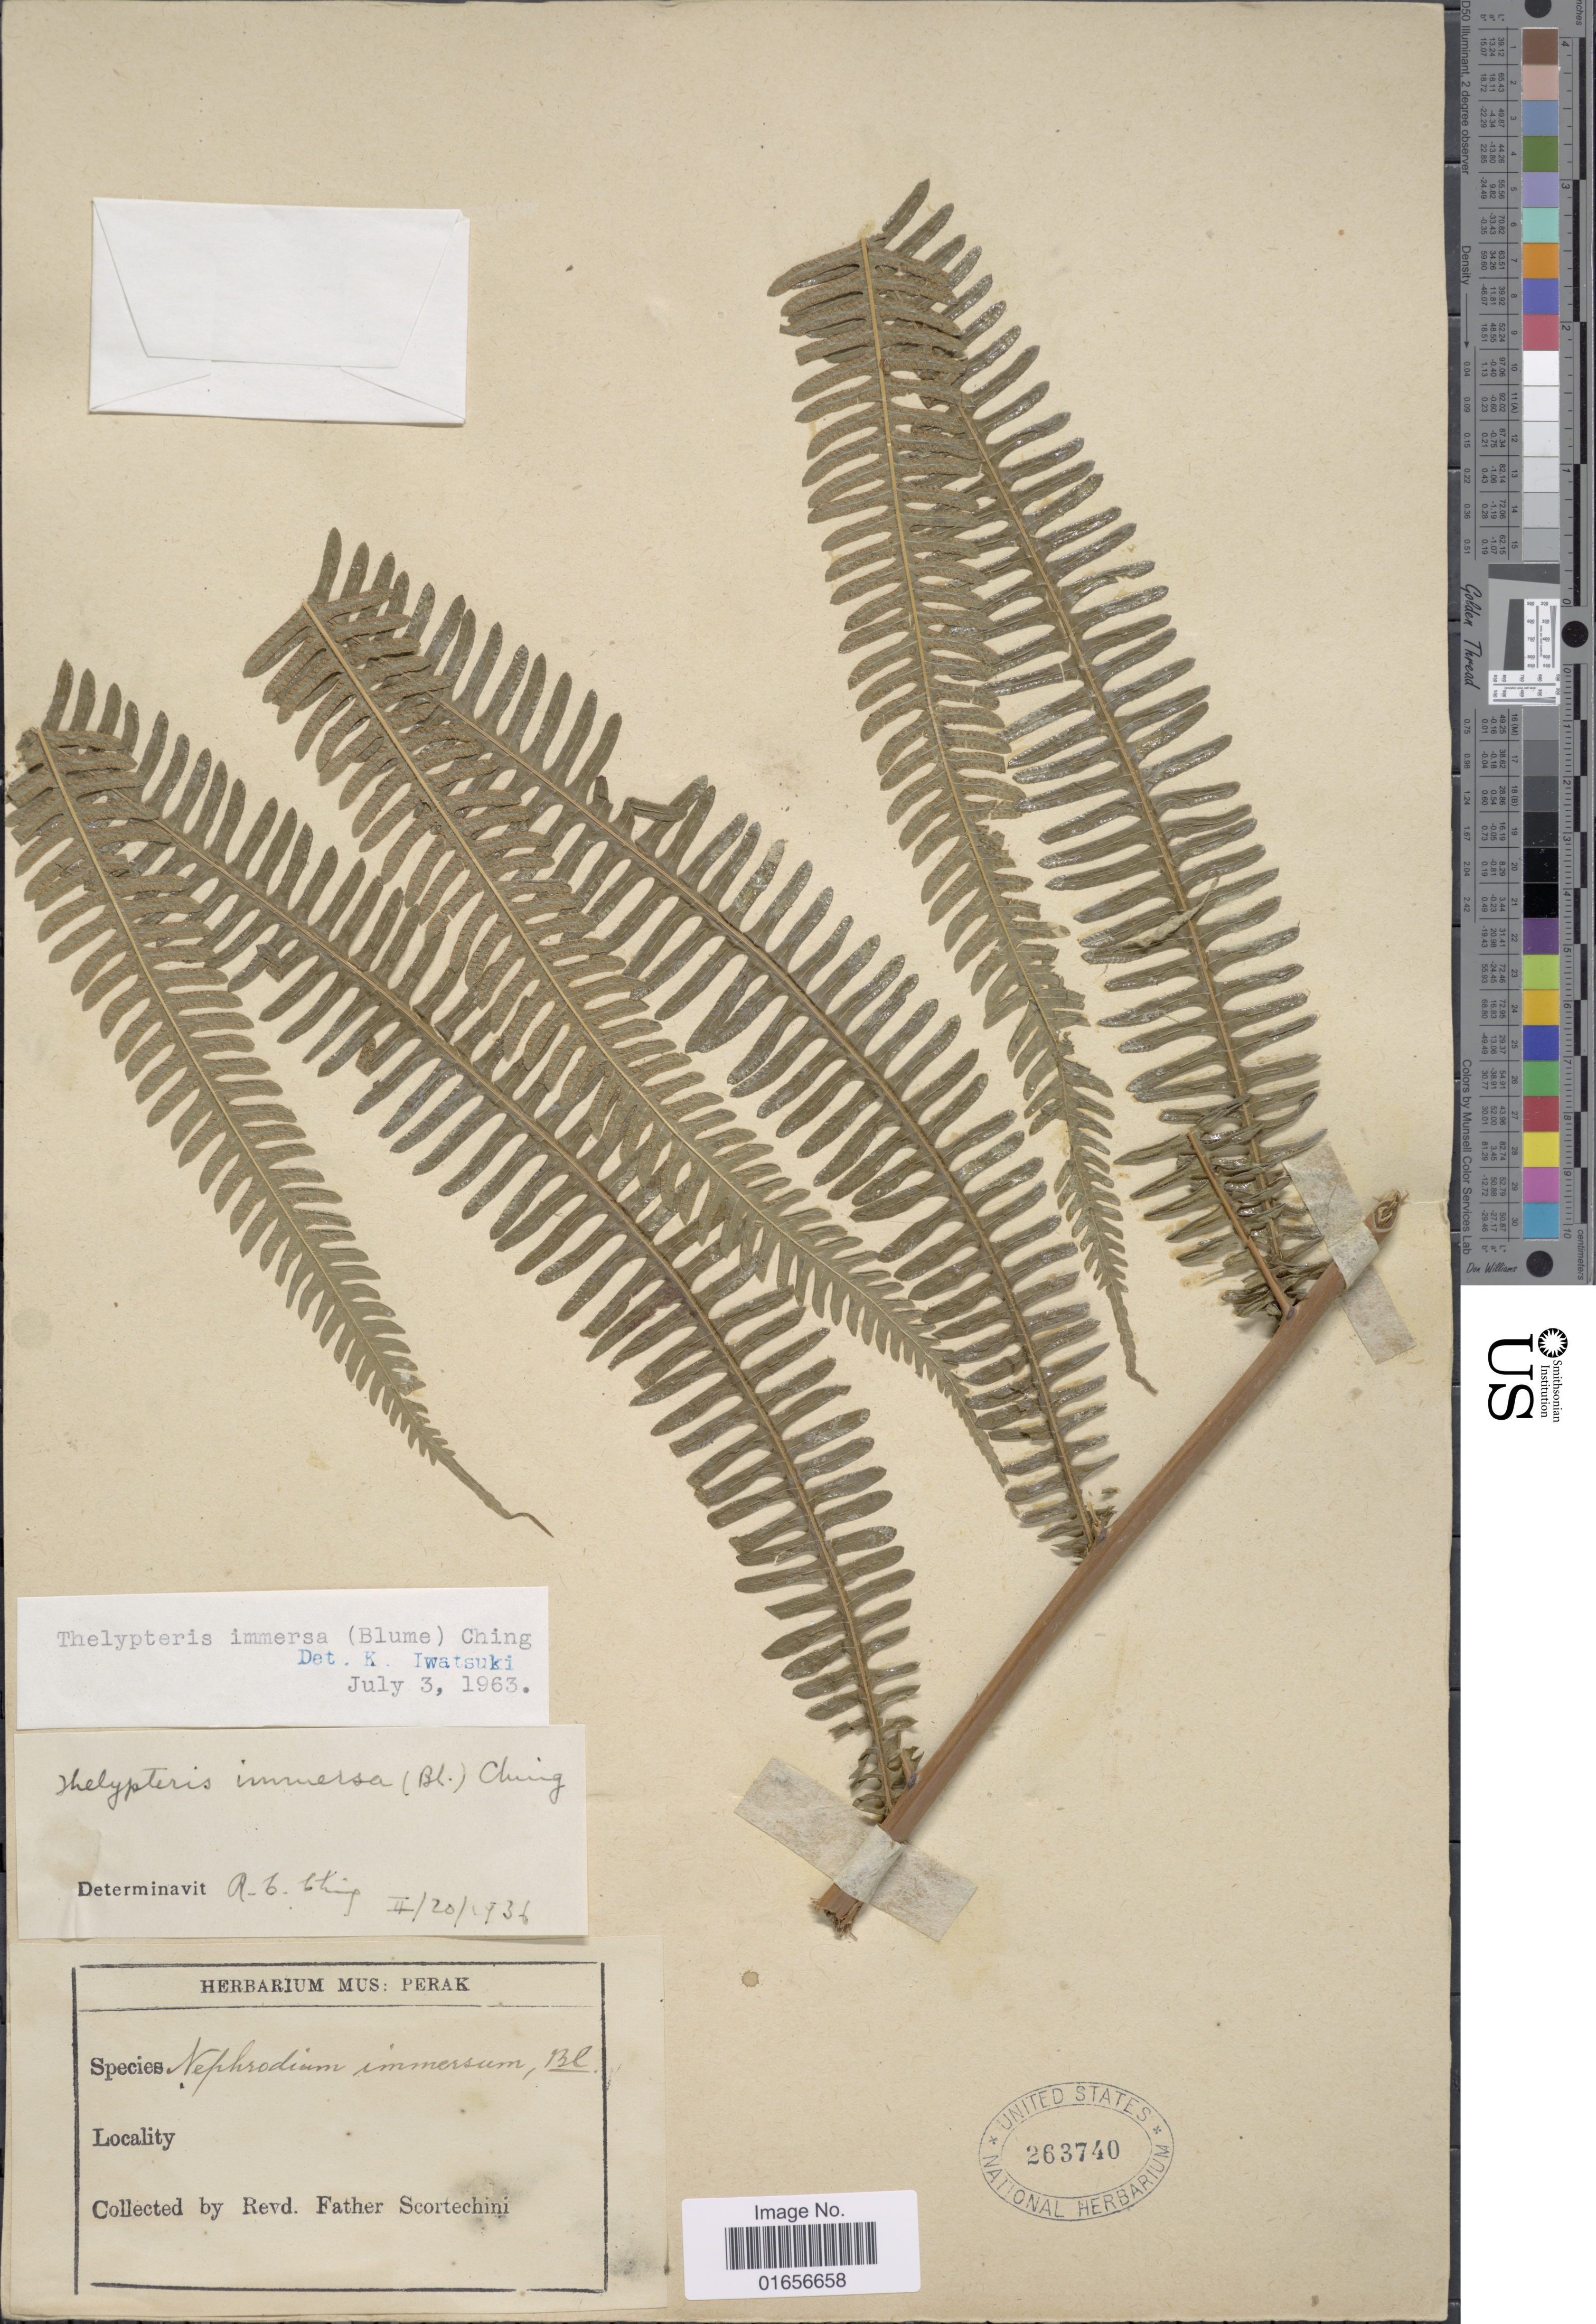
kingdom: Plantae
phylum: Tracheophyta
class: Polypodiopsida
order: Polypodiales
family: Thelypteridaceae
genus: Amphineuron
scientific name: Amphineuron immersum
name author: (Blume) Holttum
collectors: Fr. Scortechini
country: Malaysia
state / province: Perak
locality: Perak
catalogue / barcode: US 263740